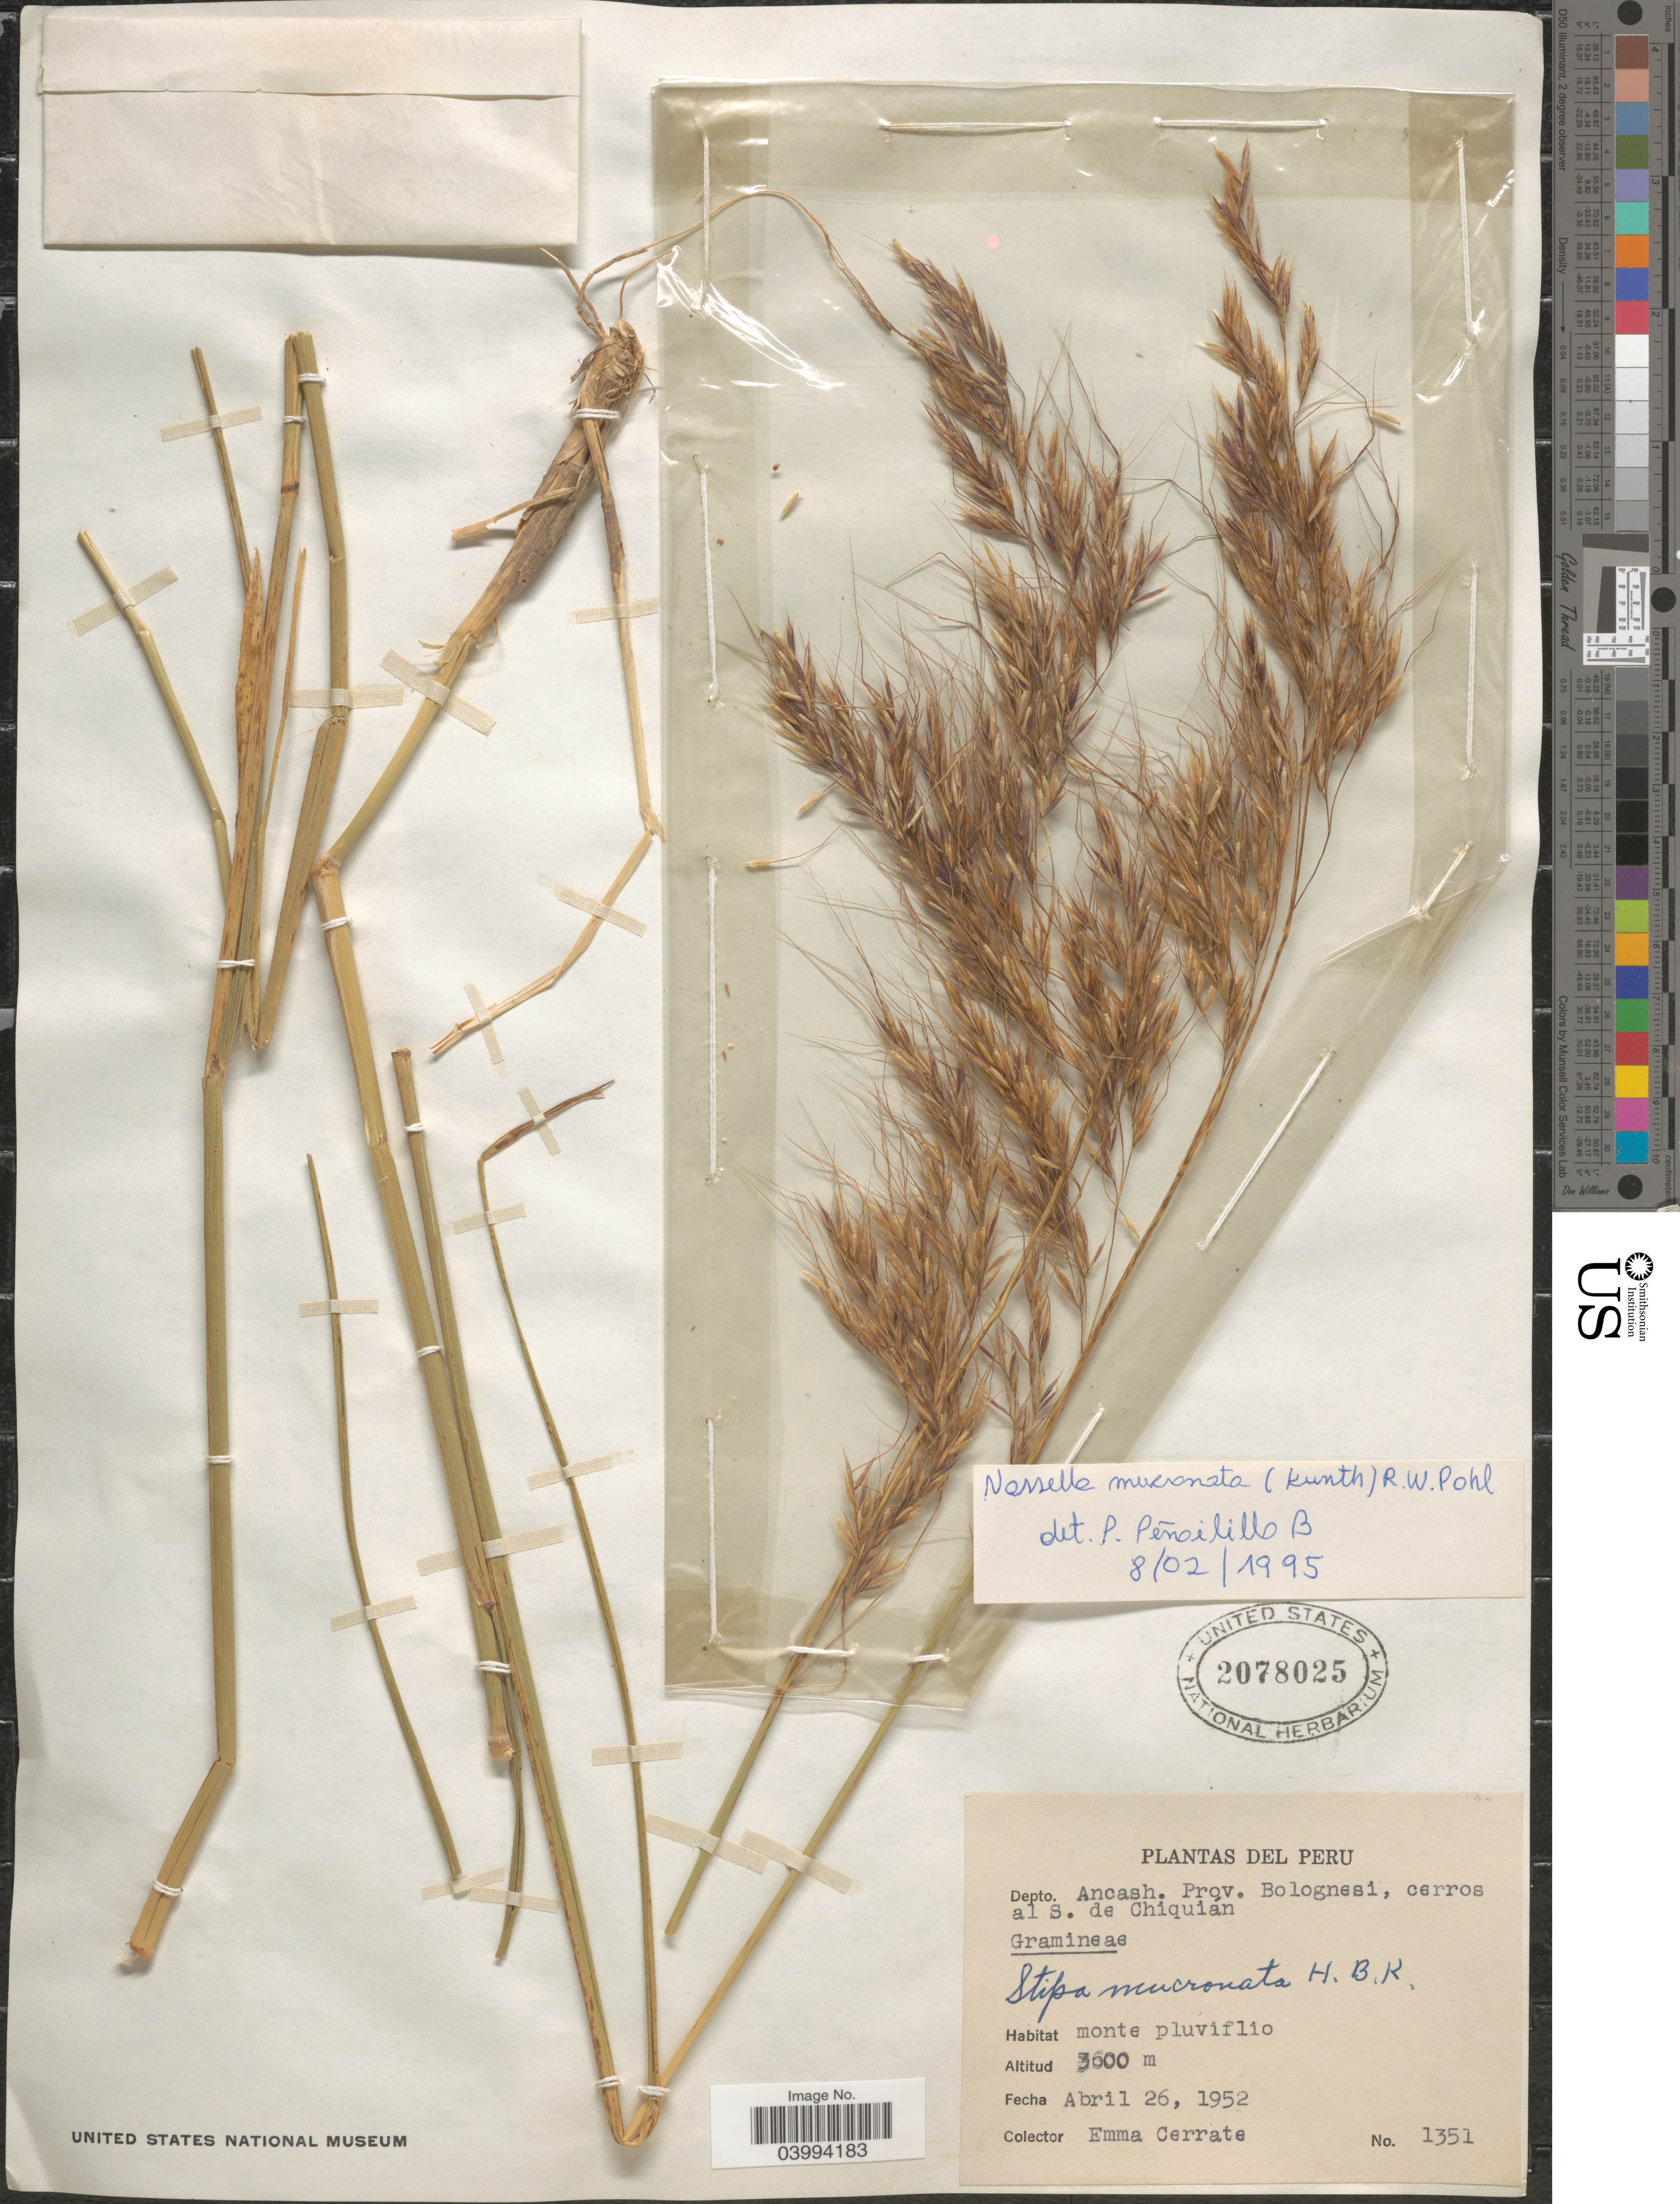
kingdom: Plantae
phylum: Tracheophyta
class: Liliopsida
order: Poales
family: Poaceae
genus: Nassella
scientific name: Nassella mucronata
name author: (Kunth) R.W. Pohl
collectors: E. Cerrate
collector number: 1351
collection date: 1952-04-26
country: Peru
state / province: Ancash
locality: Depto. Ancash. Prov. Bolognesi, cerros al S. de Chiquián.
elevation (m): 3600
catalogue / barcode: US 2078025